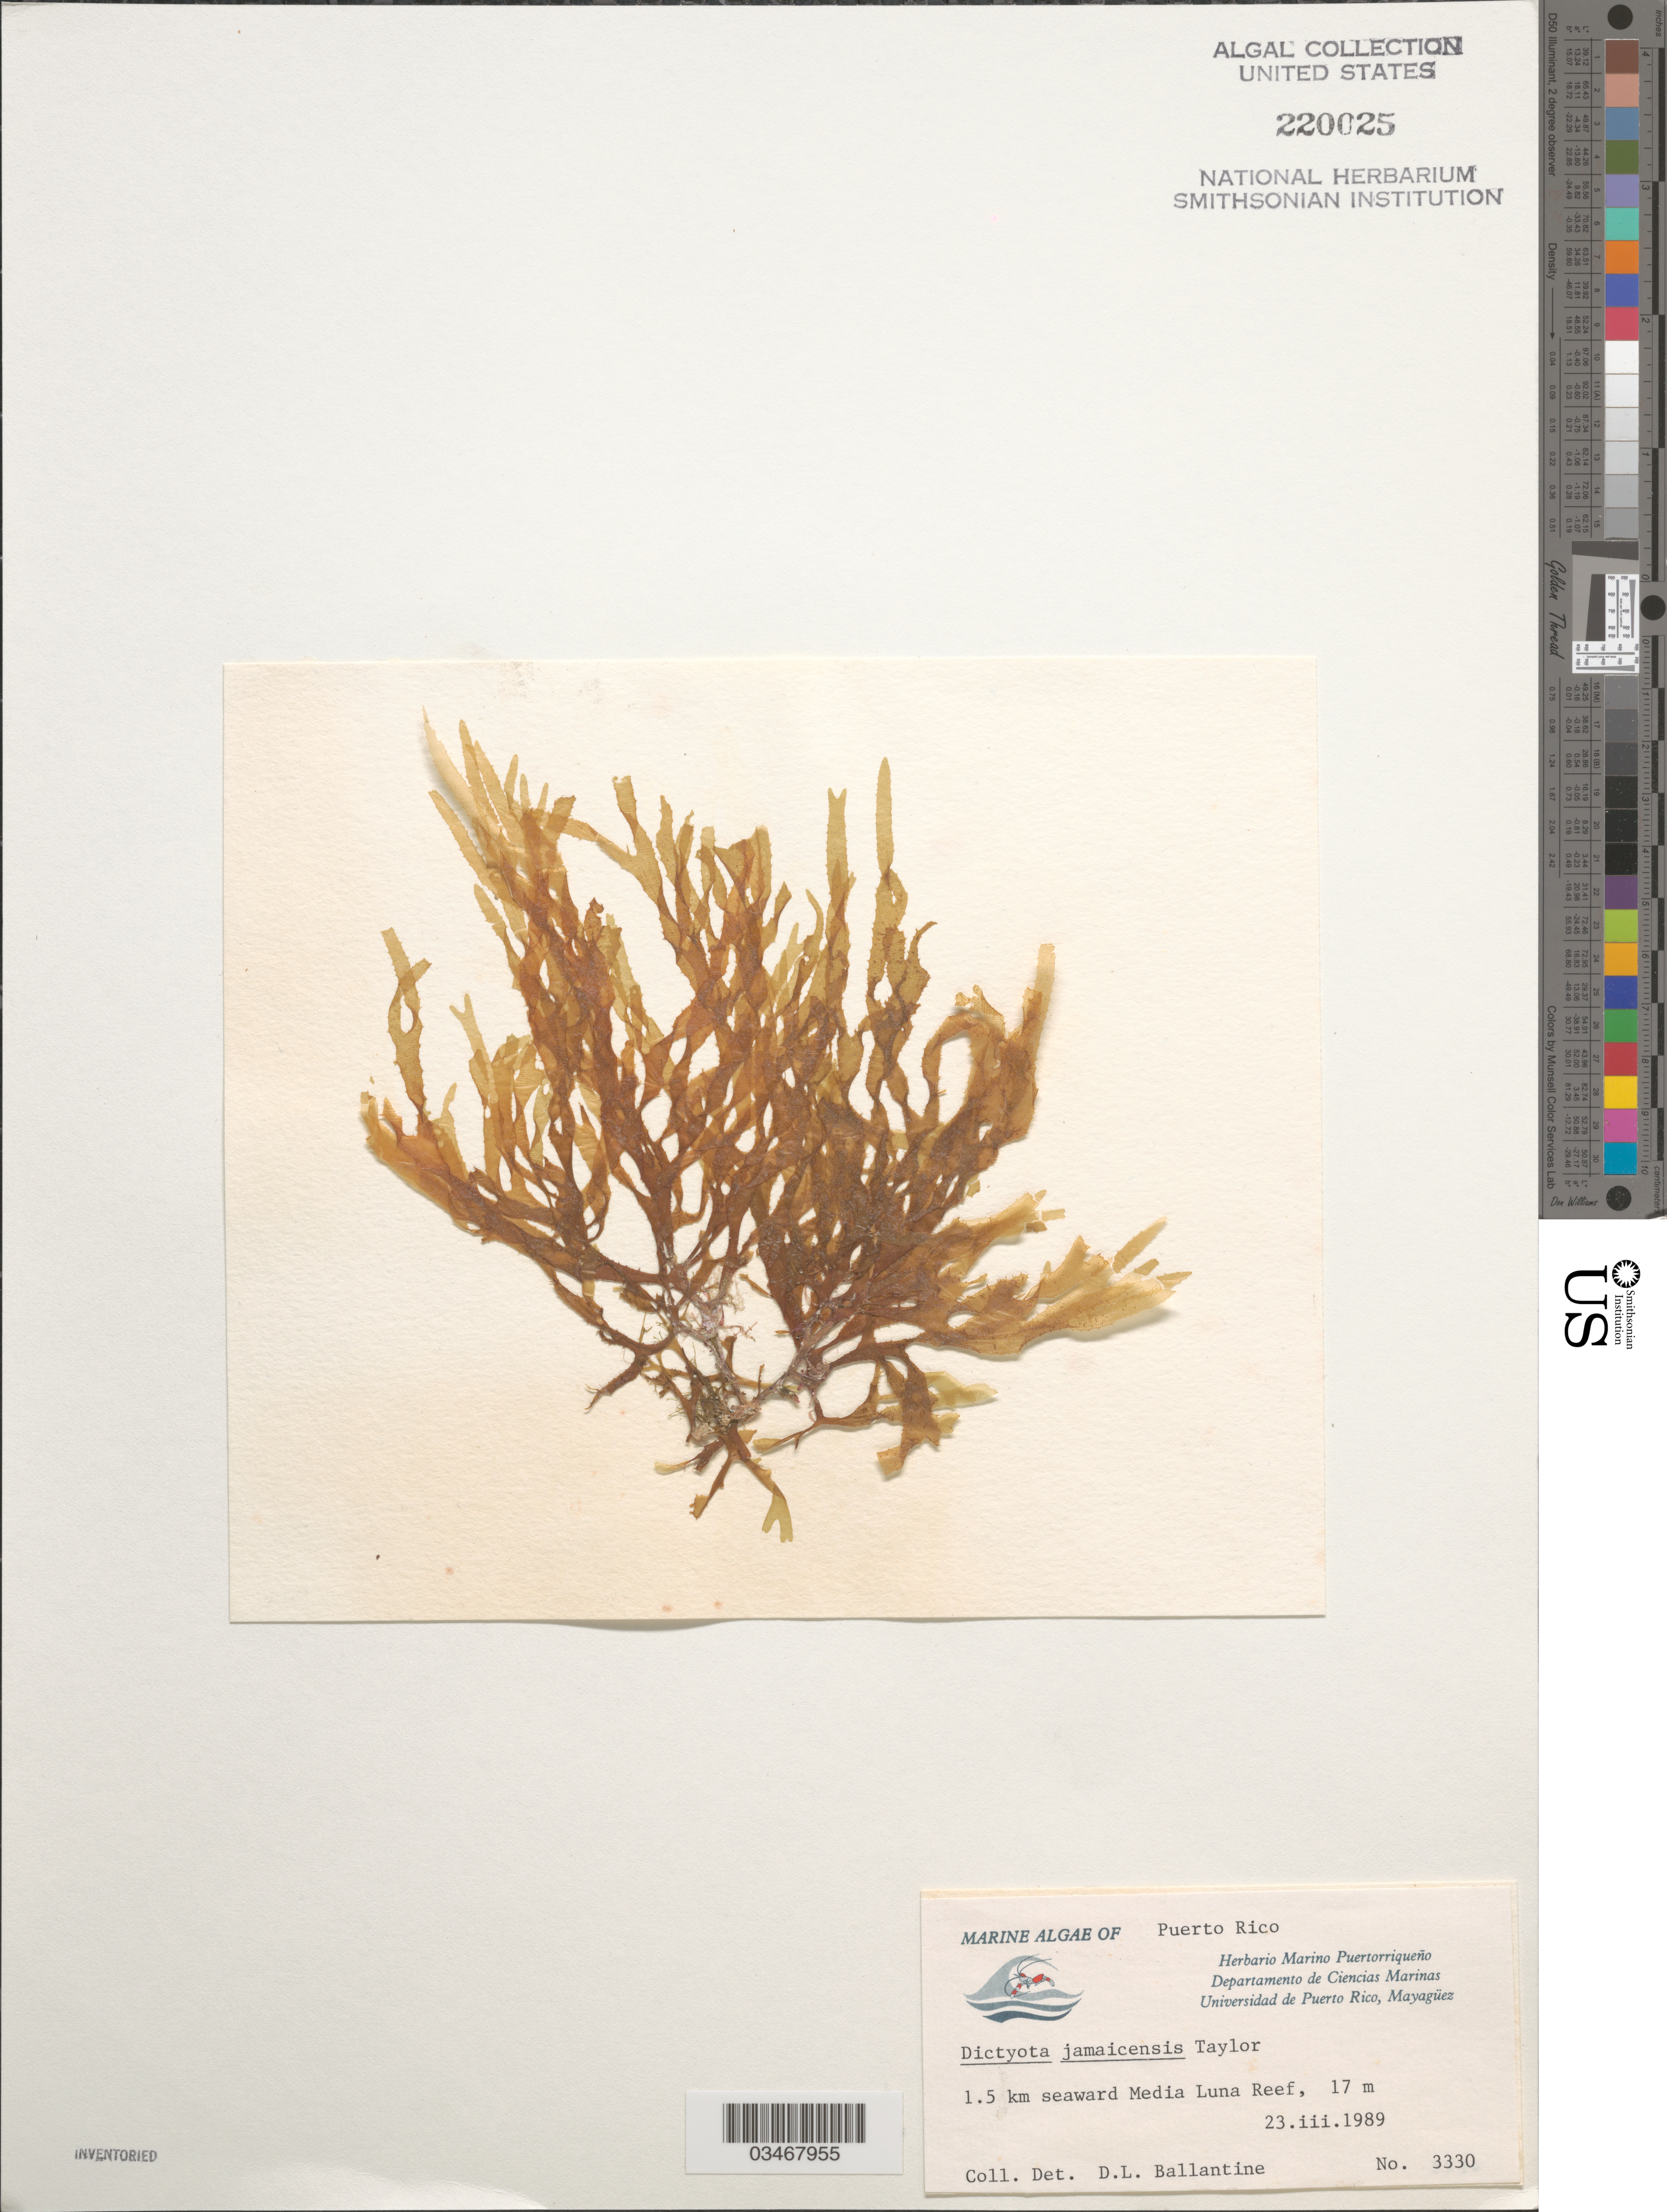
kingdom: Chromista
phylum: Ochrophyta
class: Phaeophyceae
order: Dictyotales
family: Dictyotaceae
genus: Dictyota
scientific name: Dictyota jamaicensis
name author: W.R. Taylor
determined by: Ballantine, D. L.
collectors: D.L. Ballantine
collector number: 3330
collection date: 1989-03-23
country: Puerto Rico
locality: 1.5 km seaward Media Luna Reef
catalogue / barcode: US 220025